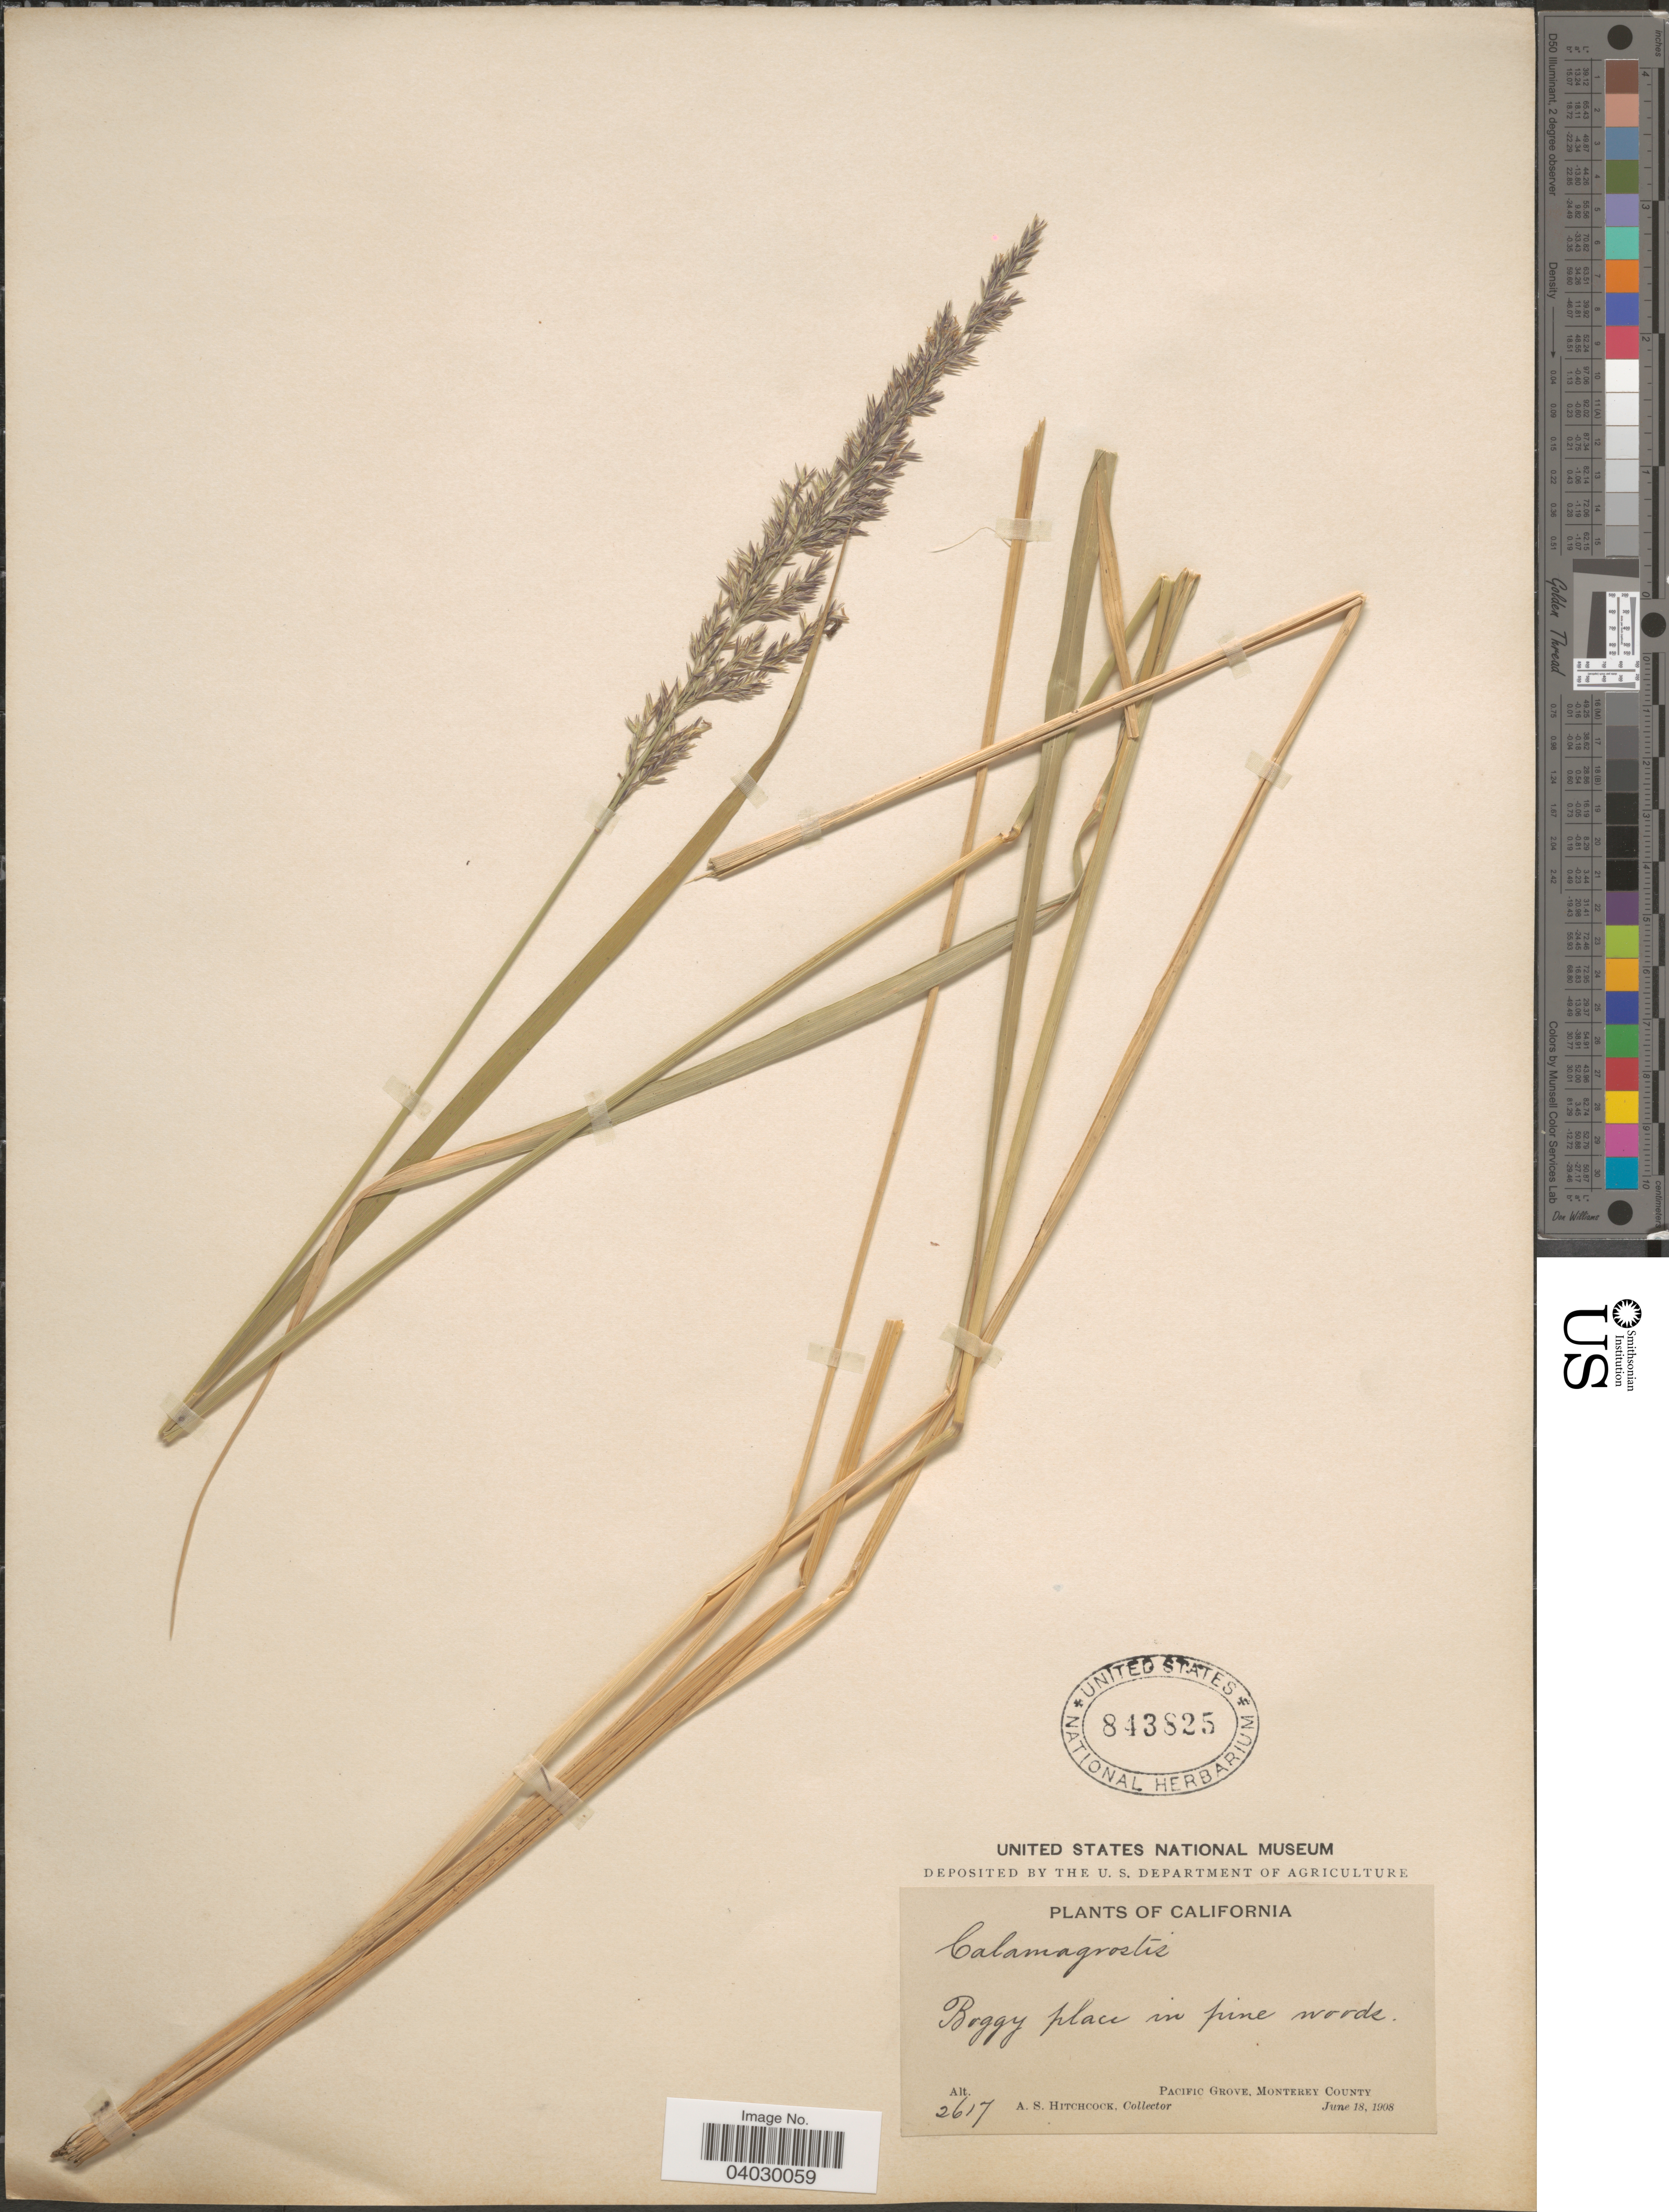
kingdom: Plantae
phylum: Tracheophyta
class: Liliopsida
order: Poales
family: Poaceae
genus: Calamagrostis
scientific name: Calamagrostis nutkaensis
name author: (J. Presl) Steud.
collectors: A. S. Hitchcock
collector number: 2617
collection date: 1908-06-18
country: United States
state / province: California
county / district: Monterey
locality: Pacific Grove, Monterey County.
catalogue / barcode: US 843825